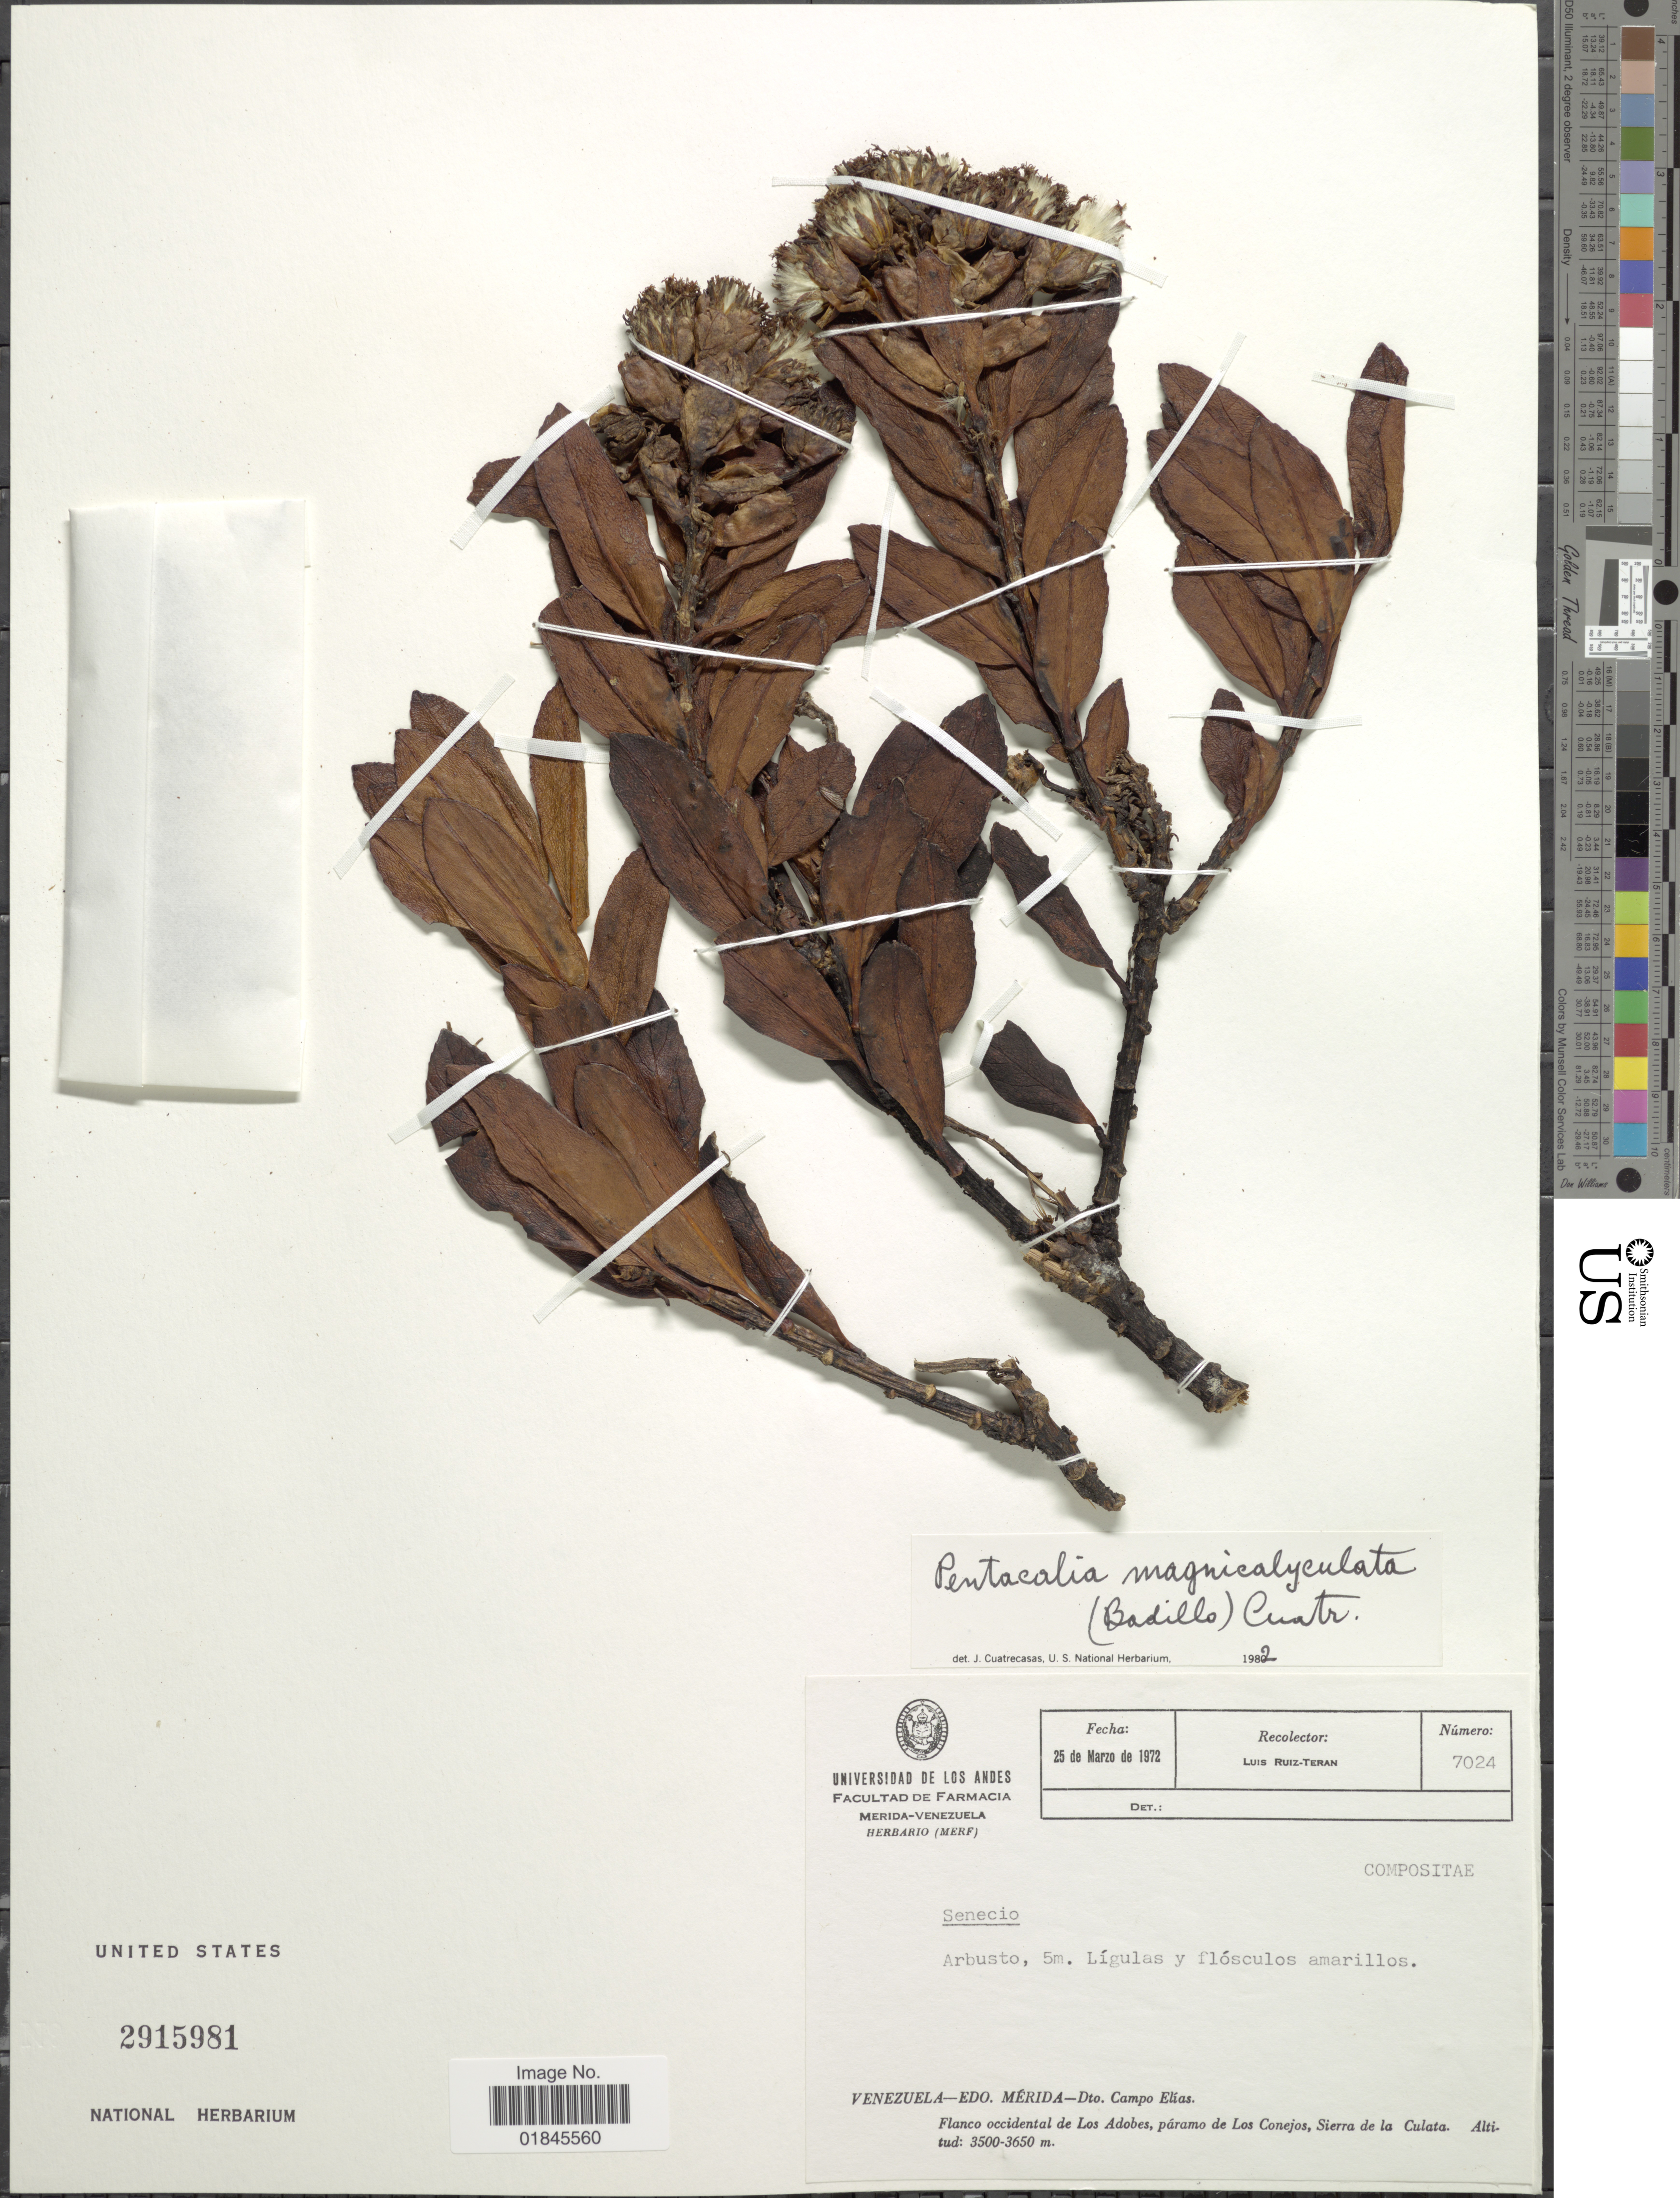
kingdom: Plantae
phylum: Tracheophyta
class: Magnoliopsida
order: Asterales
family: Asteraceae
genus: Pentacalia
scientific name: Pentacalia magnicalyculata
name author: (V.M. Badillo) Cuatrec.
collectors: L. Teran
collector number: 7024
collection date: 1972-03-25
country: Venezuela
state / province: Mérida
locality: Venezuela - Edo. Mérida - Dto. Campo Elías. Flanco occidental de Los Adobes, páramo de Los Conejos, Sierra de la Culata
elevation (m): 3500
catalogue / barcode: US 2915981